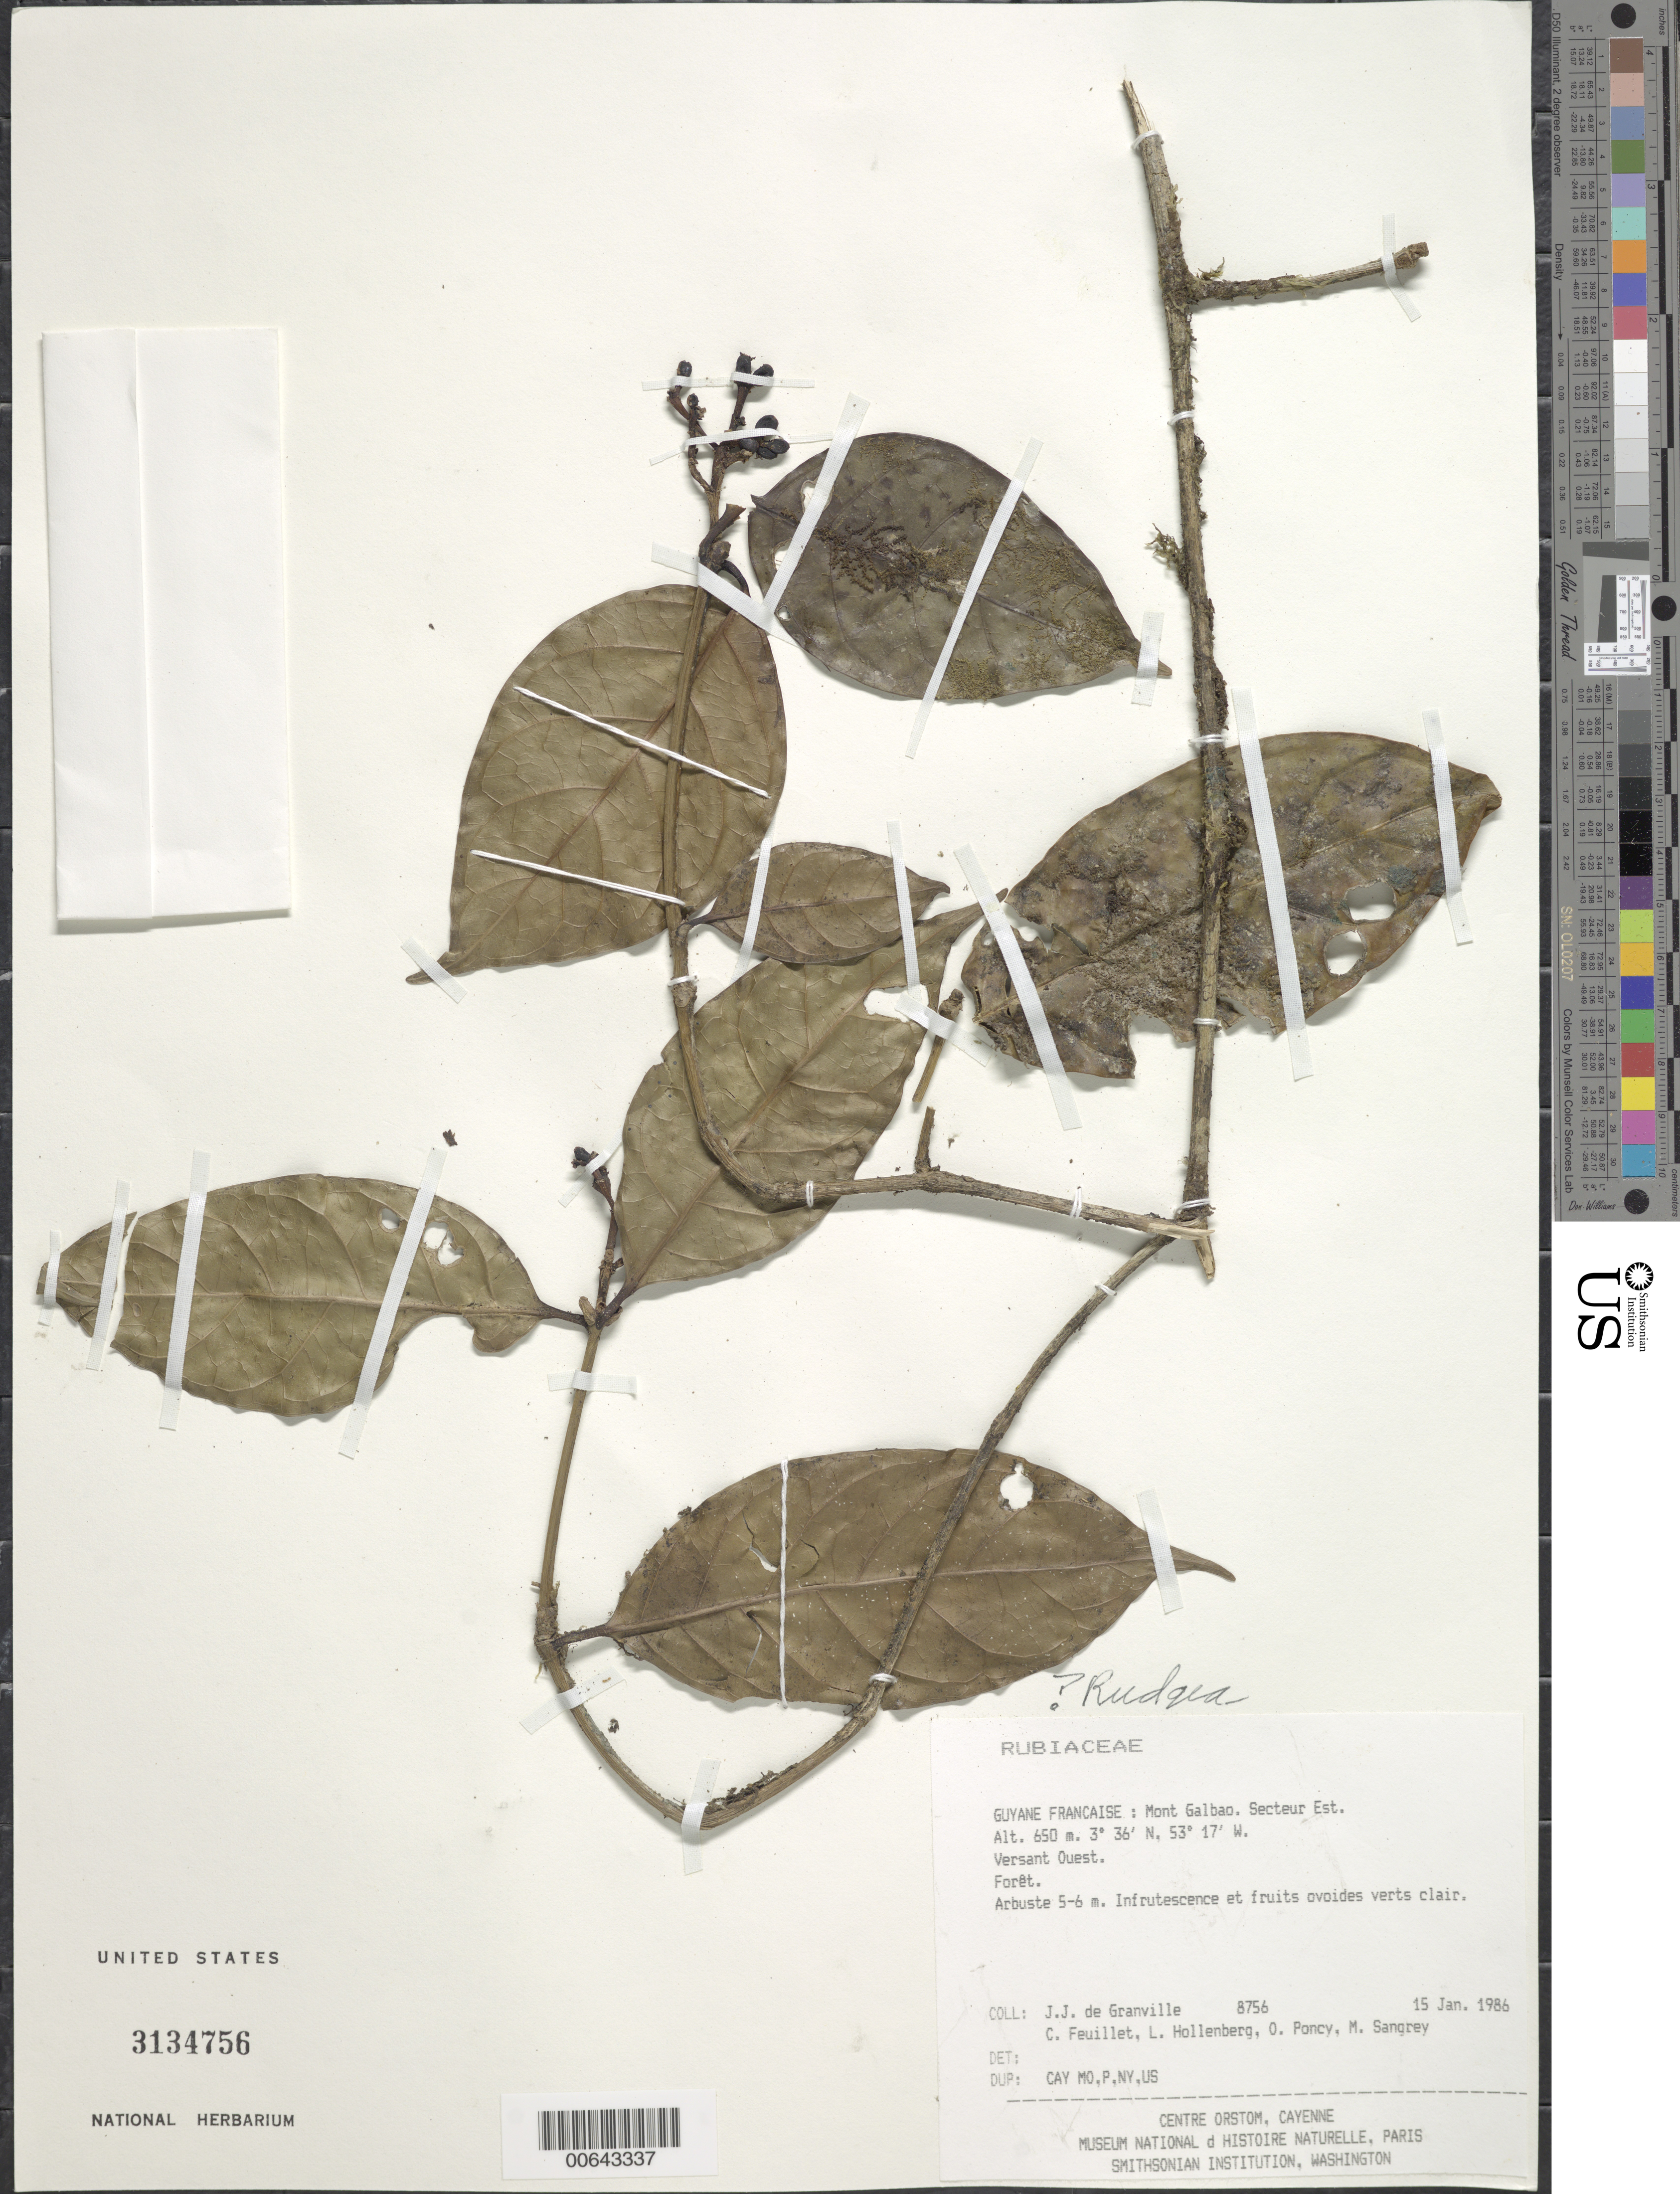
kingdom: Plantae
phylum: Tracheophyta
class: Magnoliopsida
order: Gentianales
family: Rubiaceae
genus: Rudgea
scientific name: Rudgea sp.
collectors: J.-J. de Granville, C. Feuillet, L. Hollenberg, O. Poncy & M. S. Sangrey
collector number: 8756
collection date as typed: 15-Jan-86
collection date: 1986-01-15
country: French Guiana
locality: Mont Galbao. Secteur Est. Versant Ouest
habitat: Forêt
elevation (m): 650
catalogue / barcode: US 3134756